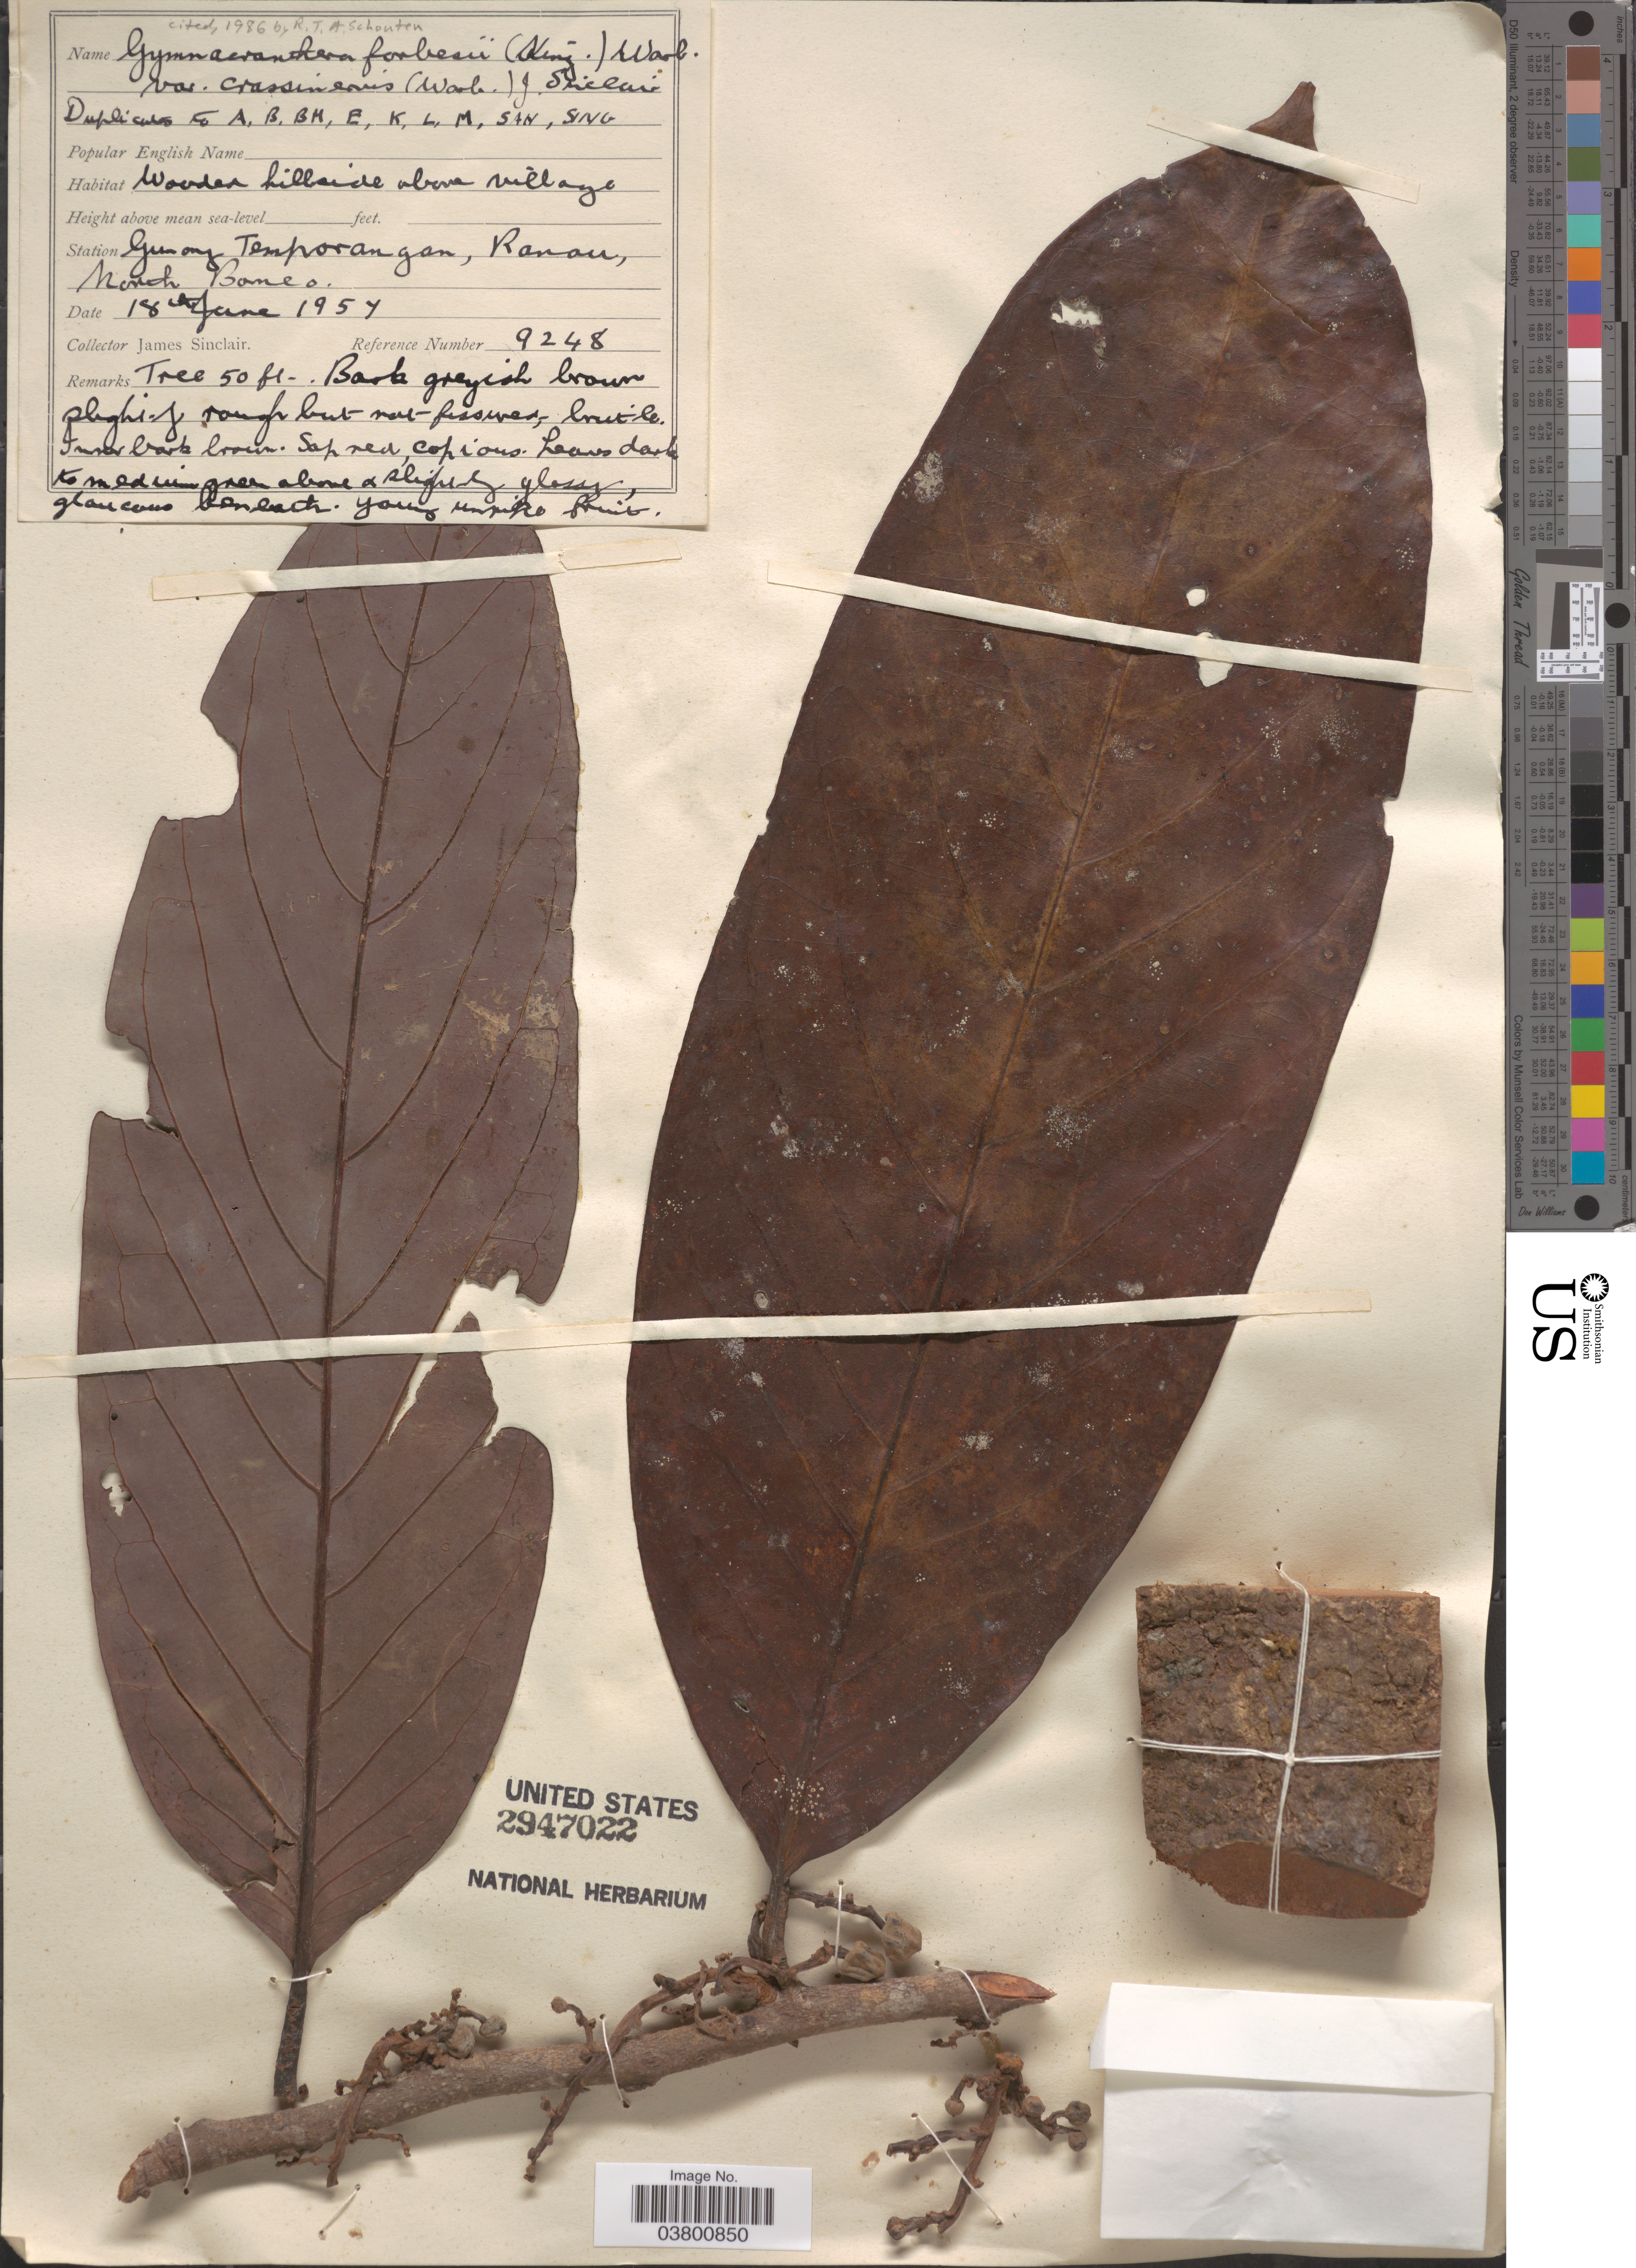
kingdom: Plantae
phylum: Tracheophyta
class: Magnoliopsida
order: Magnoliales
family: Myristicaceae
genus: Gymnacranthera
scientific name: Gymnacranthera forbesii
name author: (R.M. King) Warb.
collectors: J. Sinclair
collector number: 8248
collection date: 1957-06-18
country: Malaysia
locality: Above village. Station Gunong Temporangan, Ranau, North Borneo.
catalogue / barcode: US 2947022